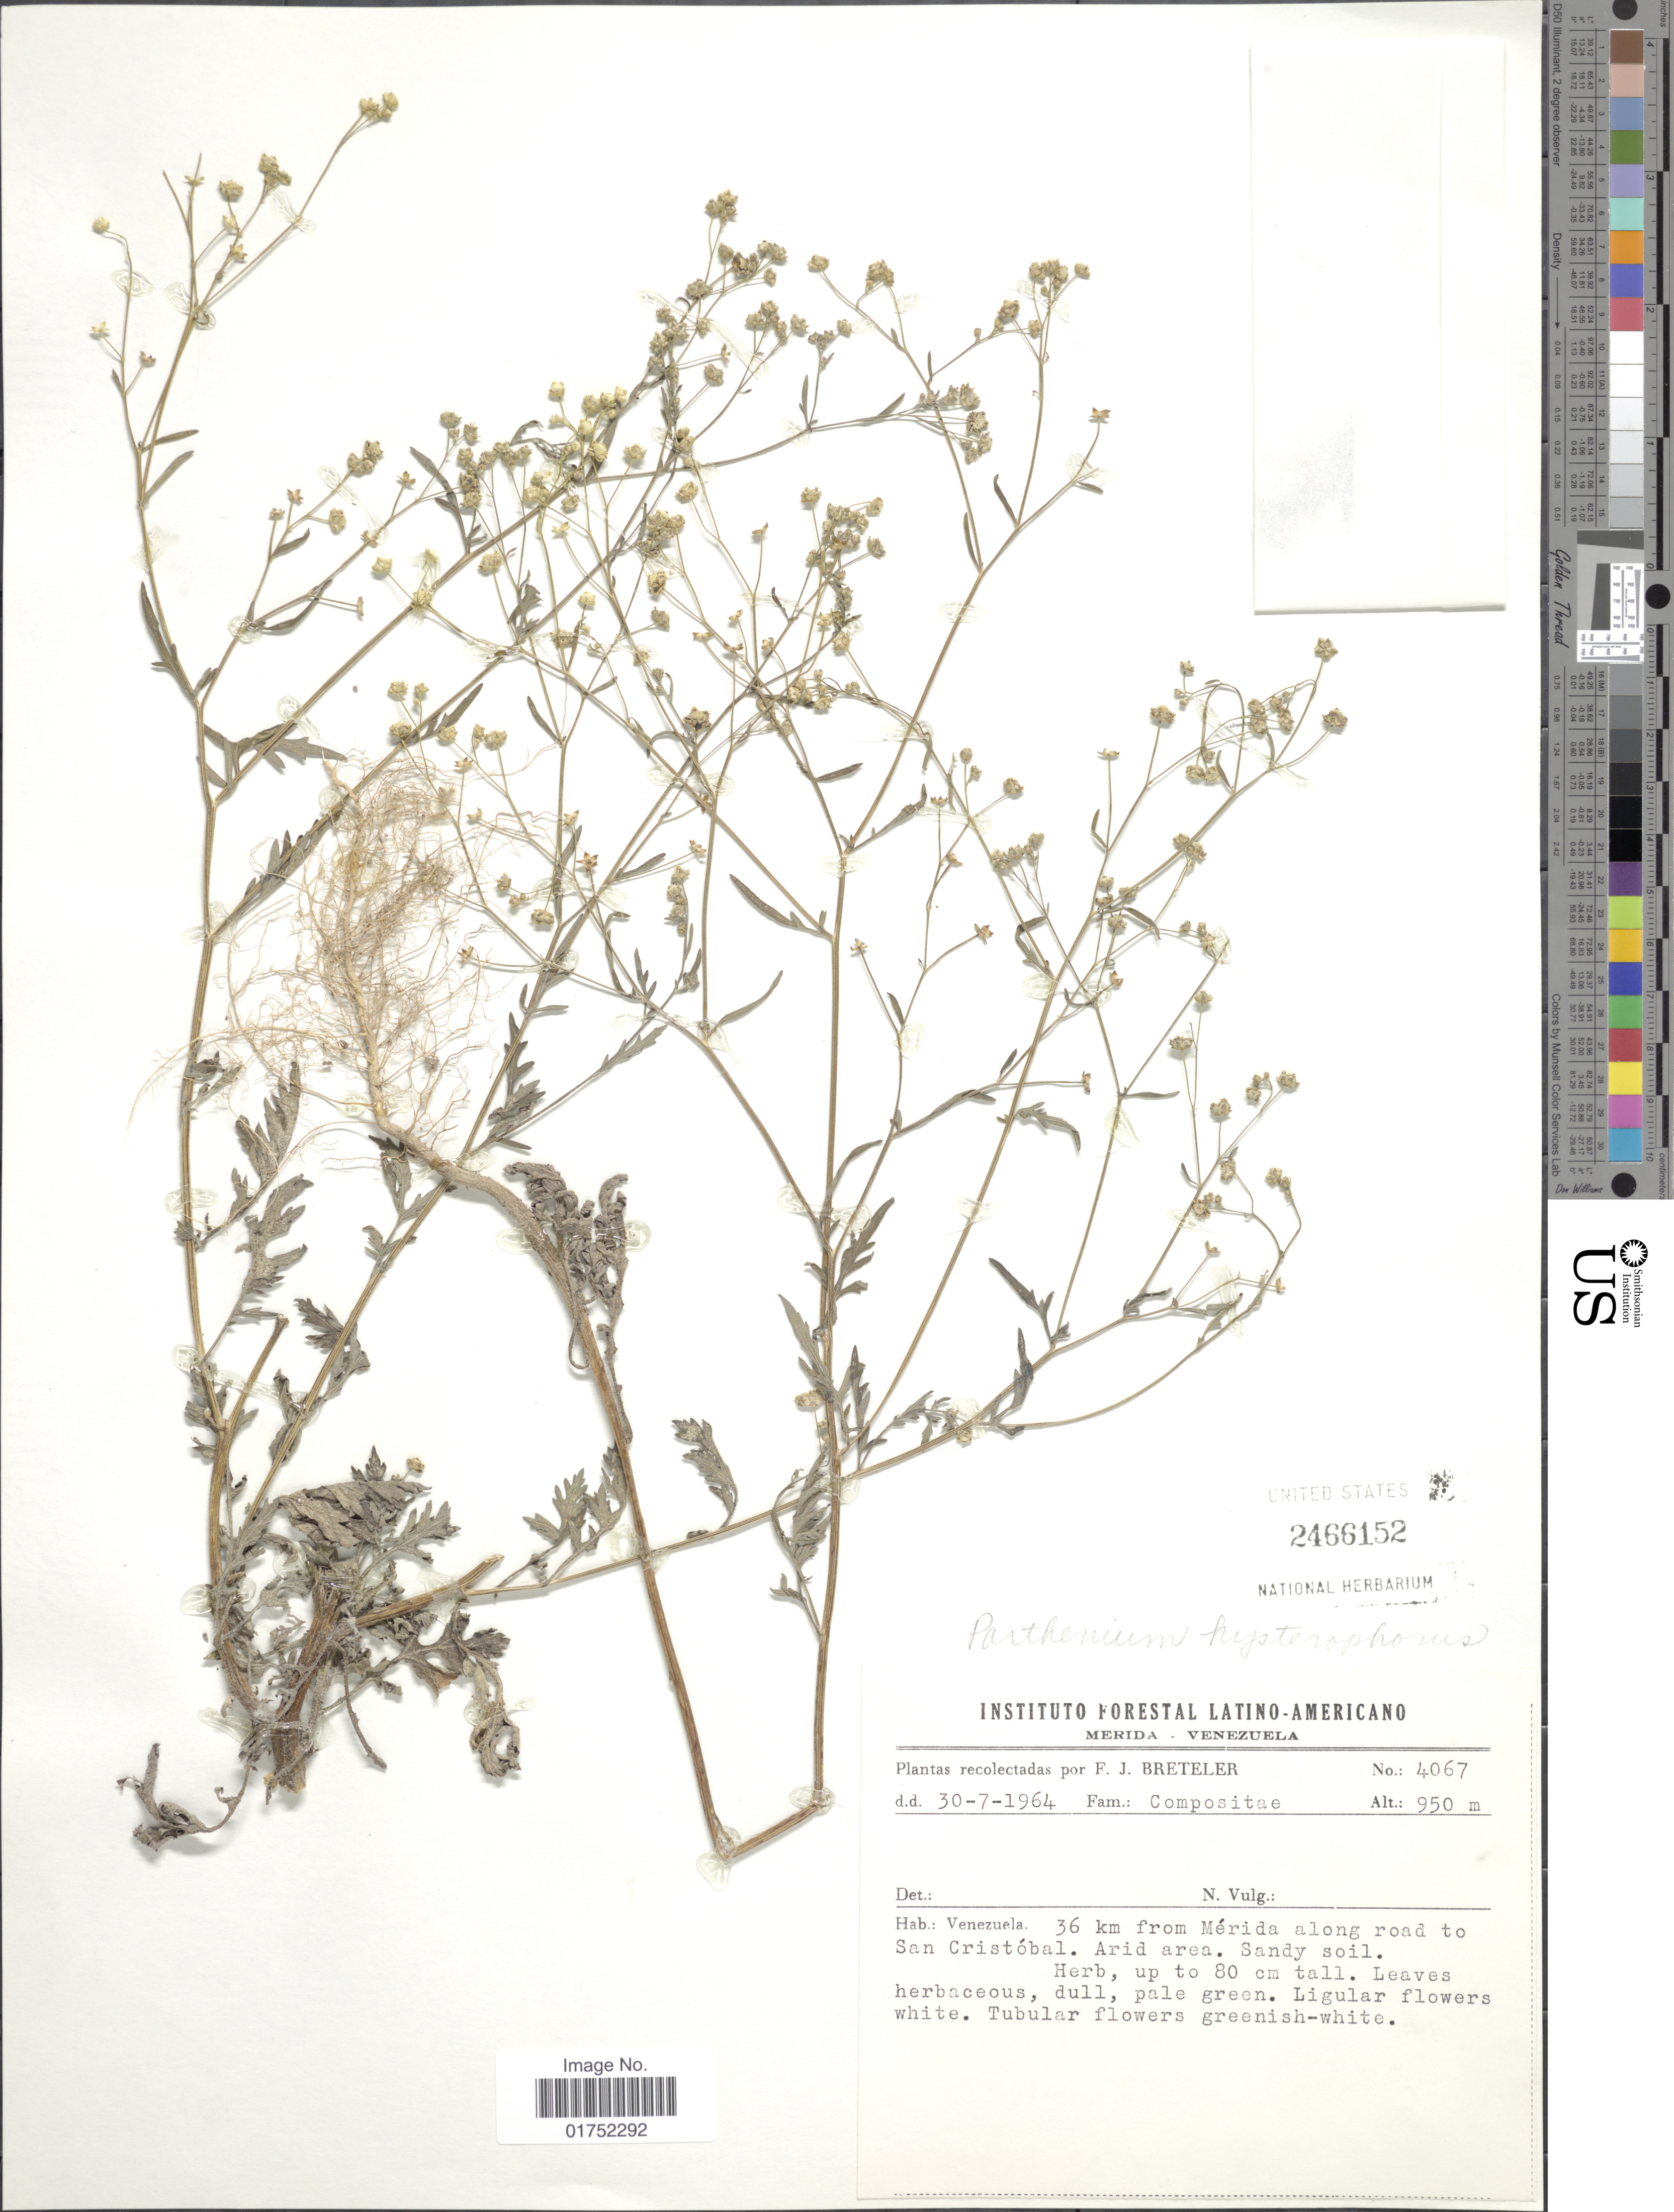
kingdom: Plantae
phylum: Tracheophyta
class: Magnoliopsida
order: Asterales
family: Asteraceae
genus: Parthenium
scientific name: Parthenium hysterophorus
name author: L.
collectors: F. J. Breteler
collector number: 4067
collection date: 1964-07-30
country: Venezuela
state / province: Mérida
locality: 36 km from Merida along road to San Cristobal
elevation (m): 950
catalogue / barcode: US 2466152